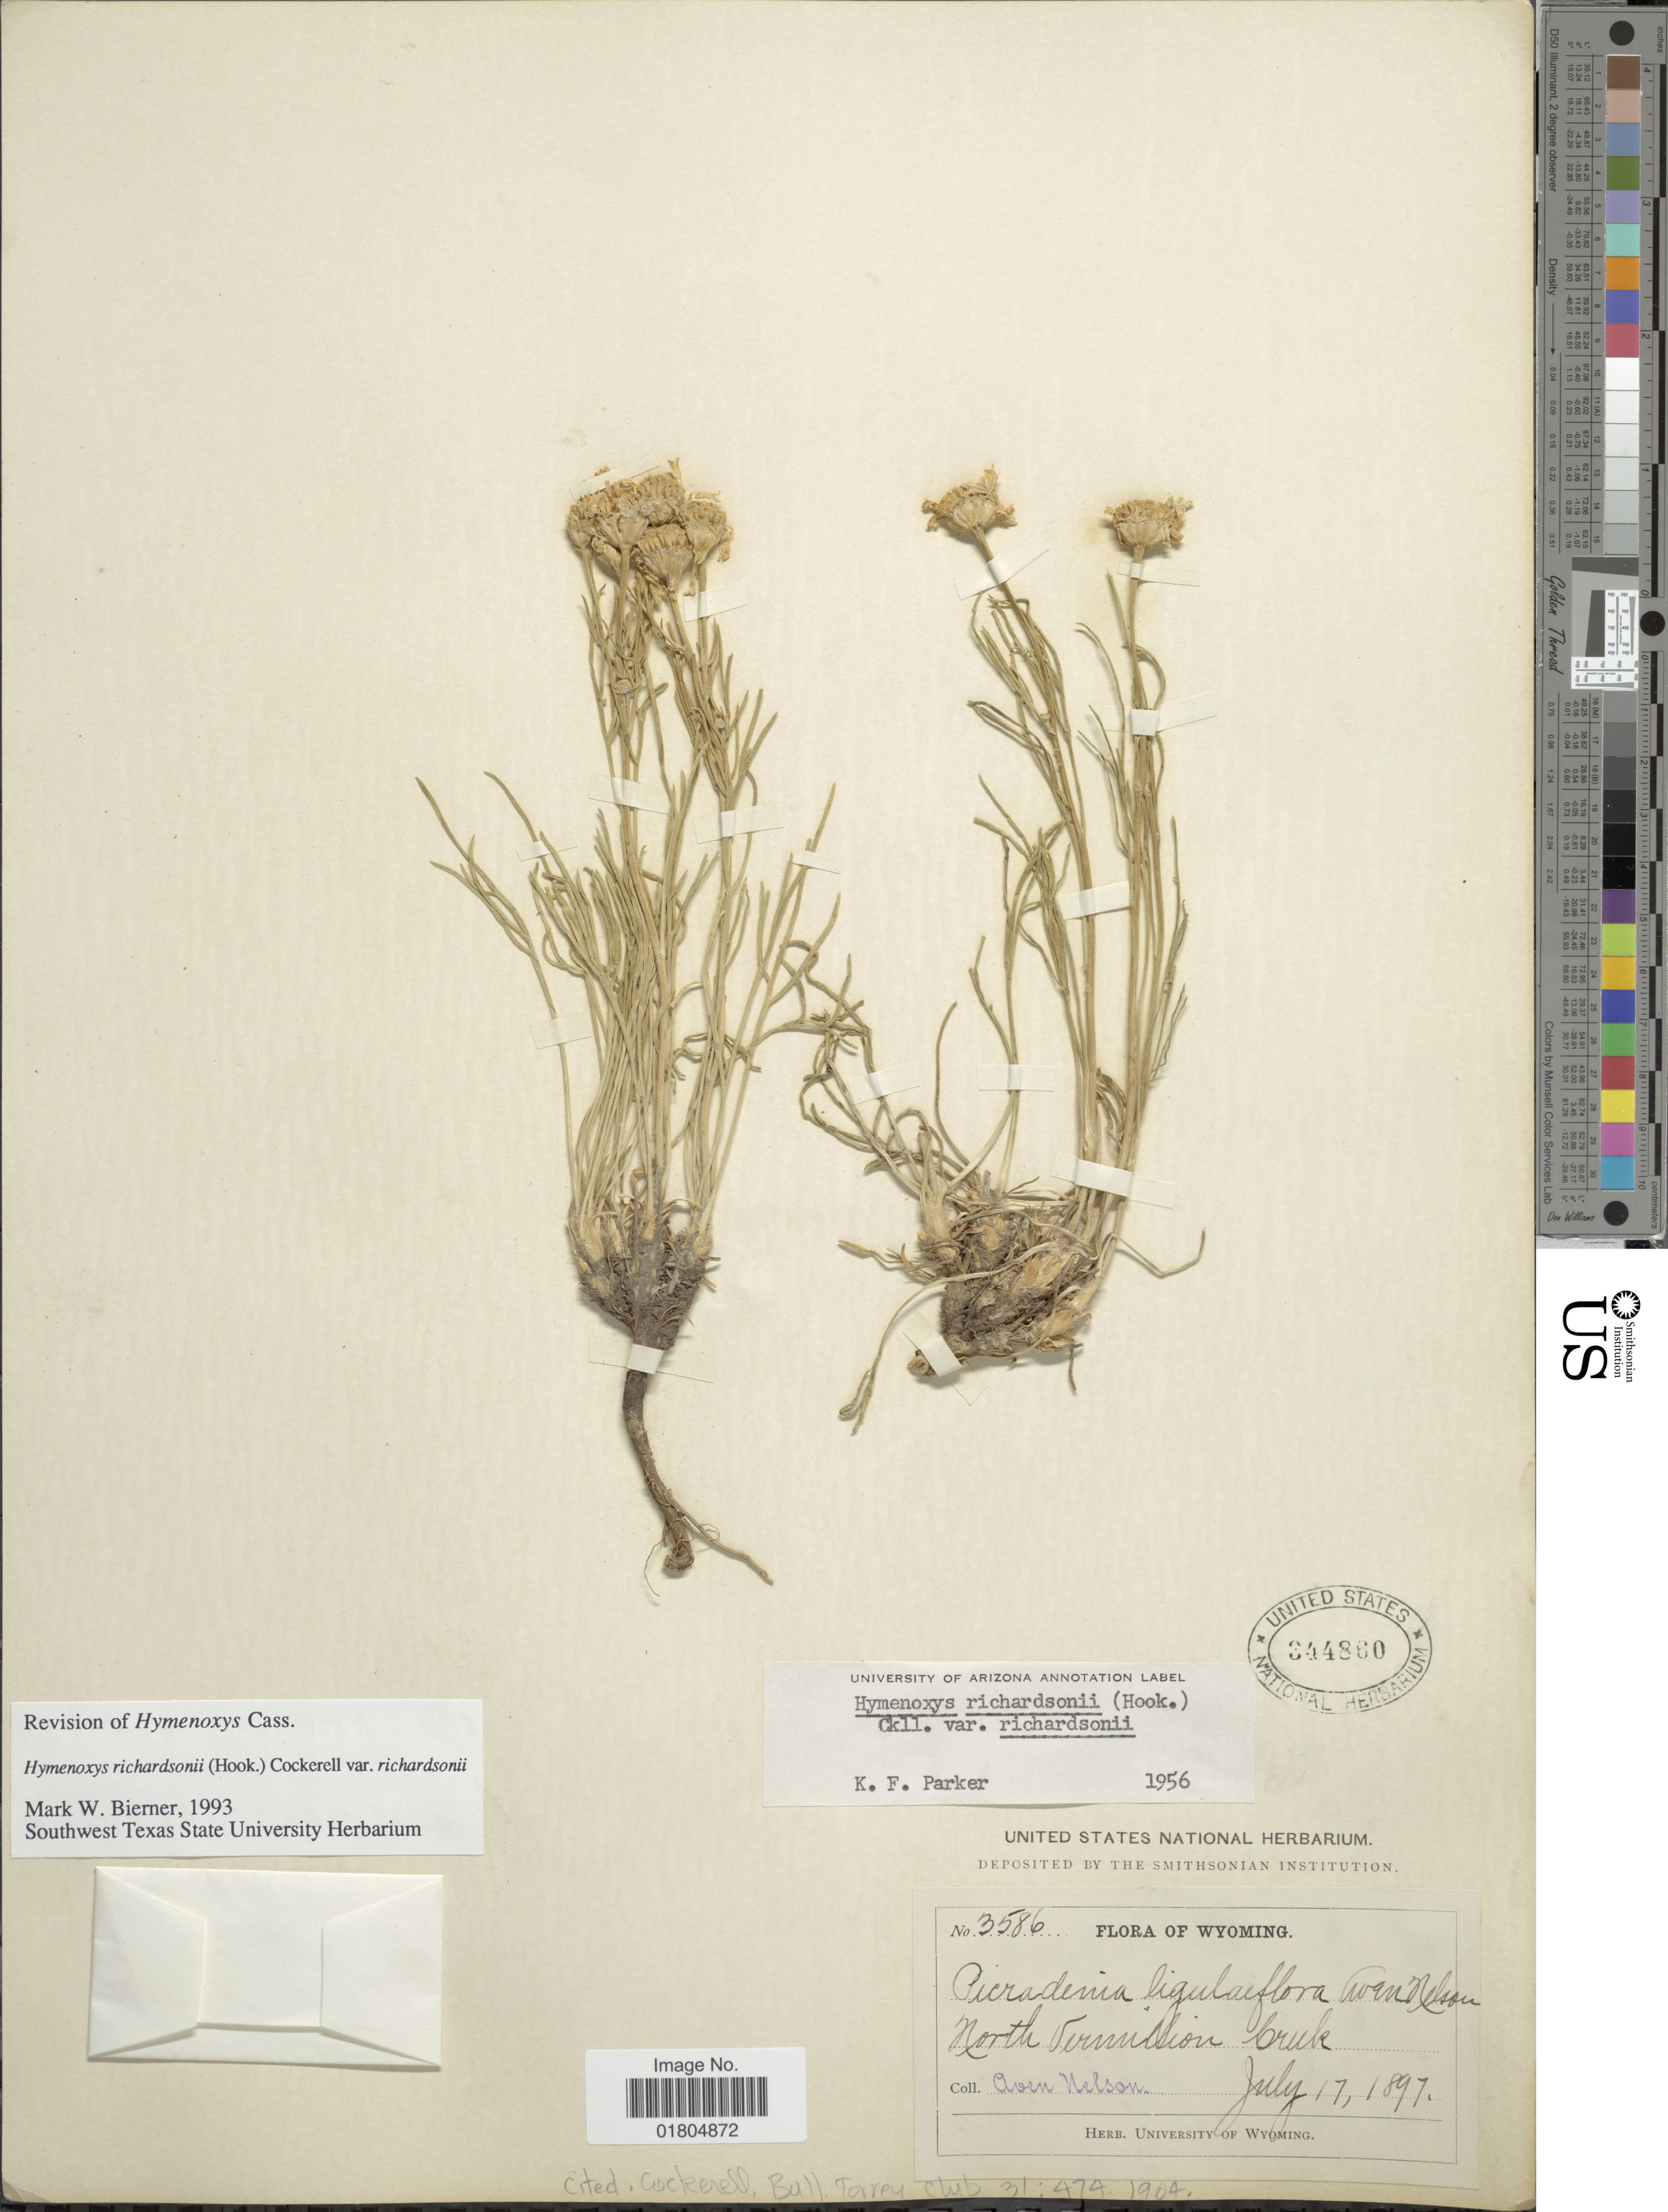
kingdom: Plantae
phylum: Tracheophyta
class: Magnoliopsida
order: Asterales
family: Asteraceae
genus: Hymenoxys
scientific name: Hymenoxys richardsonii var. richardsonii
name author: (Hook.) Cockerell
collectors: A. Nelson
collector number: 3586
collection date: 1897-07-17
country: United States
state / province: Wyoming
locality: North Vermillion Creek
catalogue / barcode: US 344860